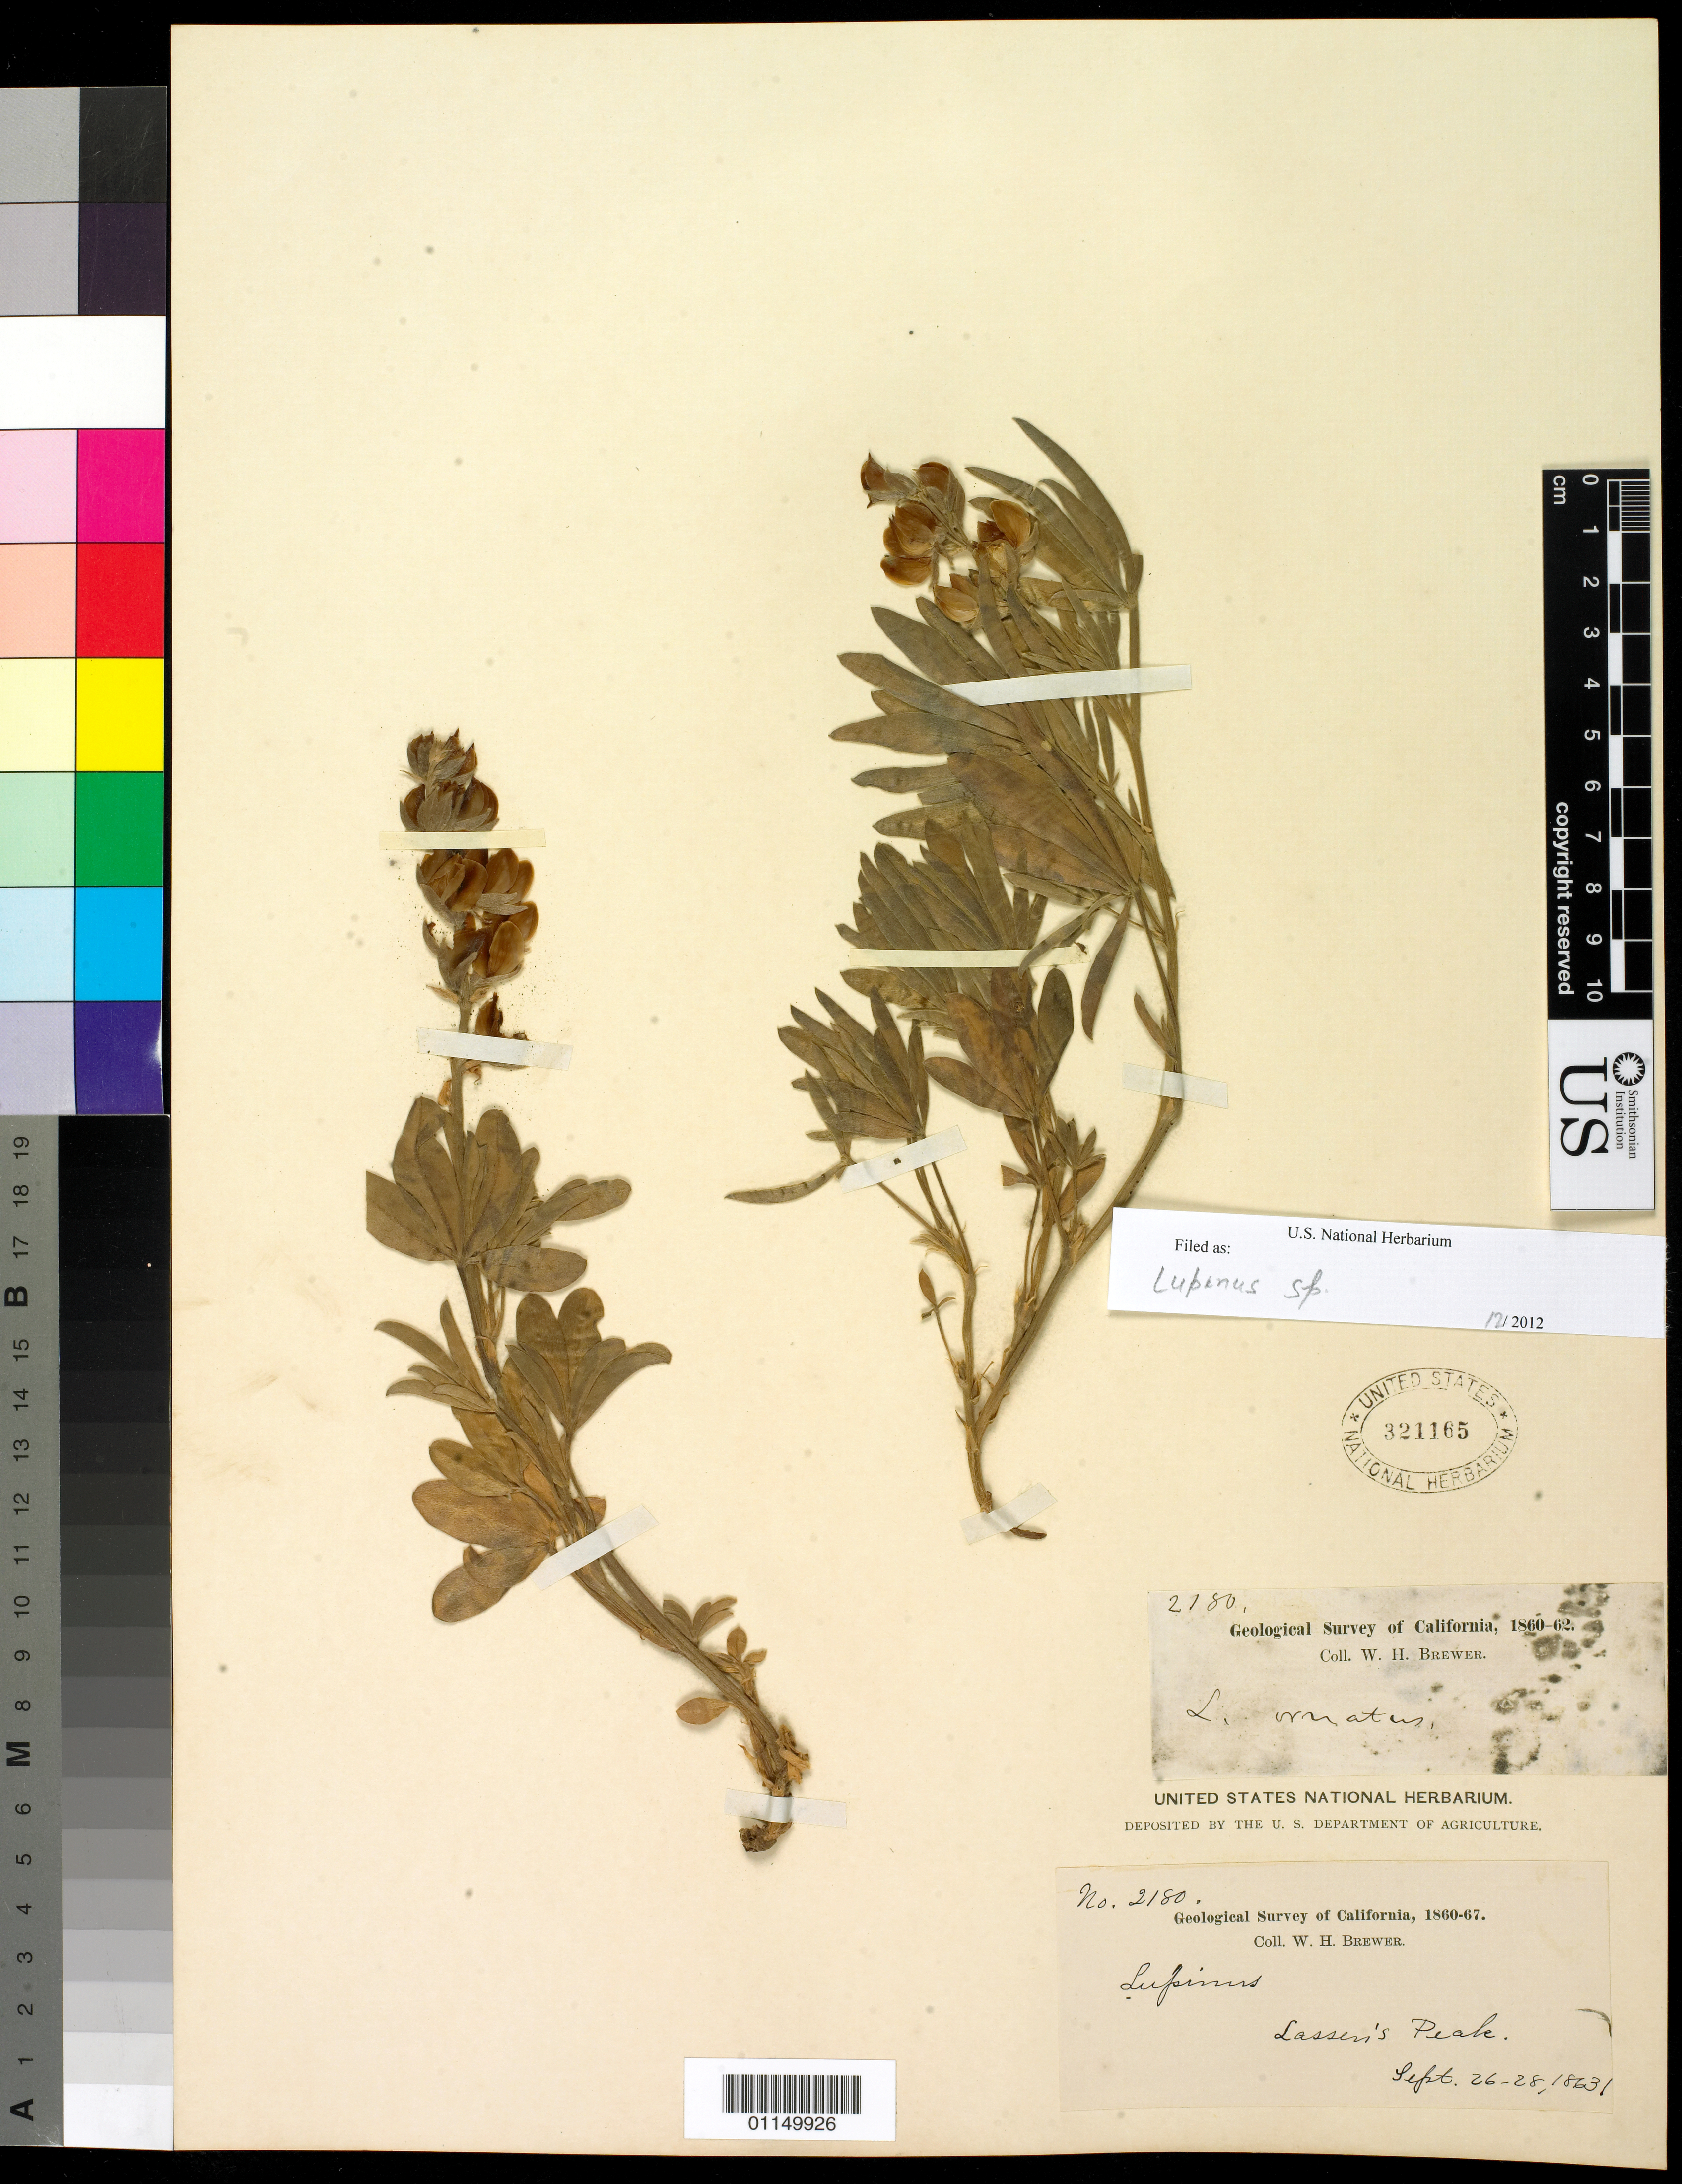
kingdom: Plantae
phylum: Tracheophyta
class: Magnoliopsida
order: Fabales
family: Fabaceae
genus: Lupinus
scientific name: Lupinus sp.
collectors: W. H. Brewer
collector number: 2180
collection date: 1863-06-26/1863-06-28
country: United States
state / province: California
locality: Lassen's Peak.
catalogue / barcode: US 321165